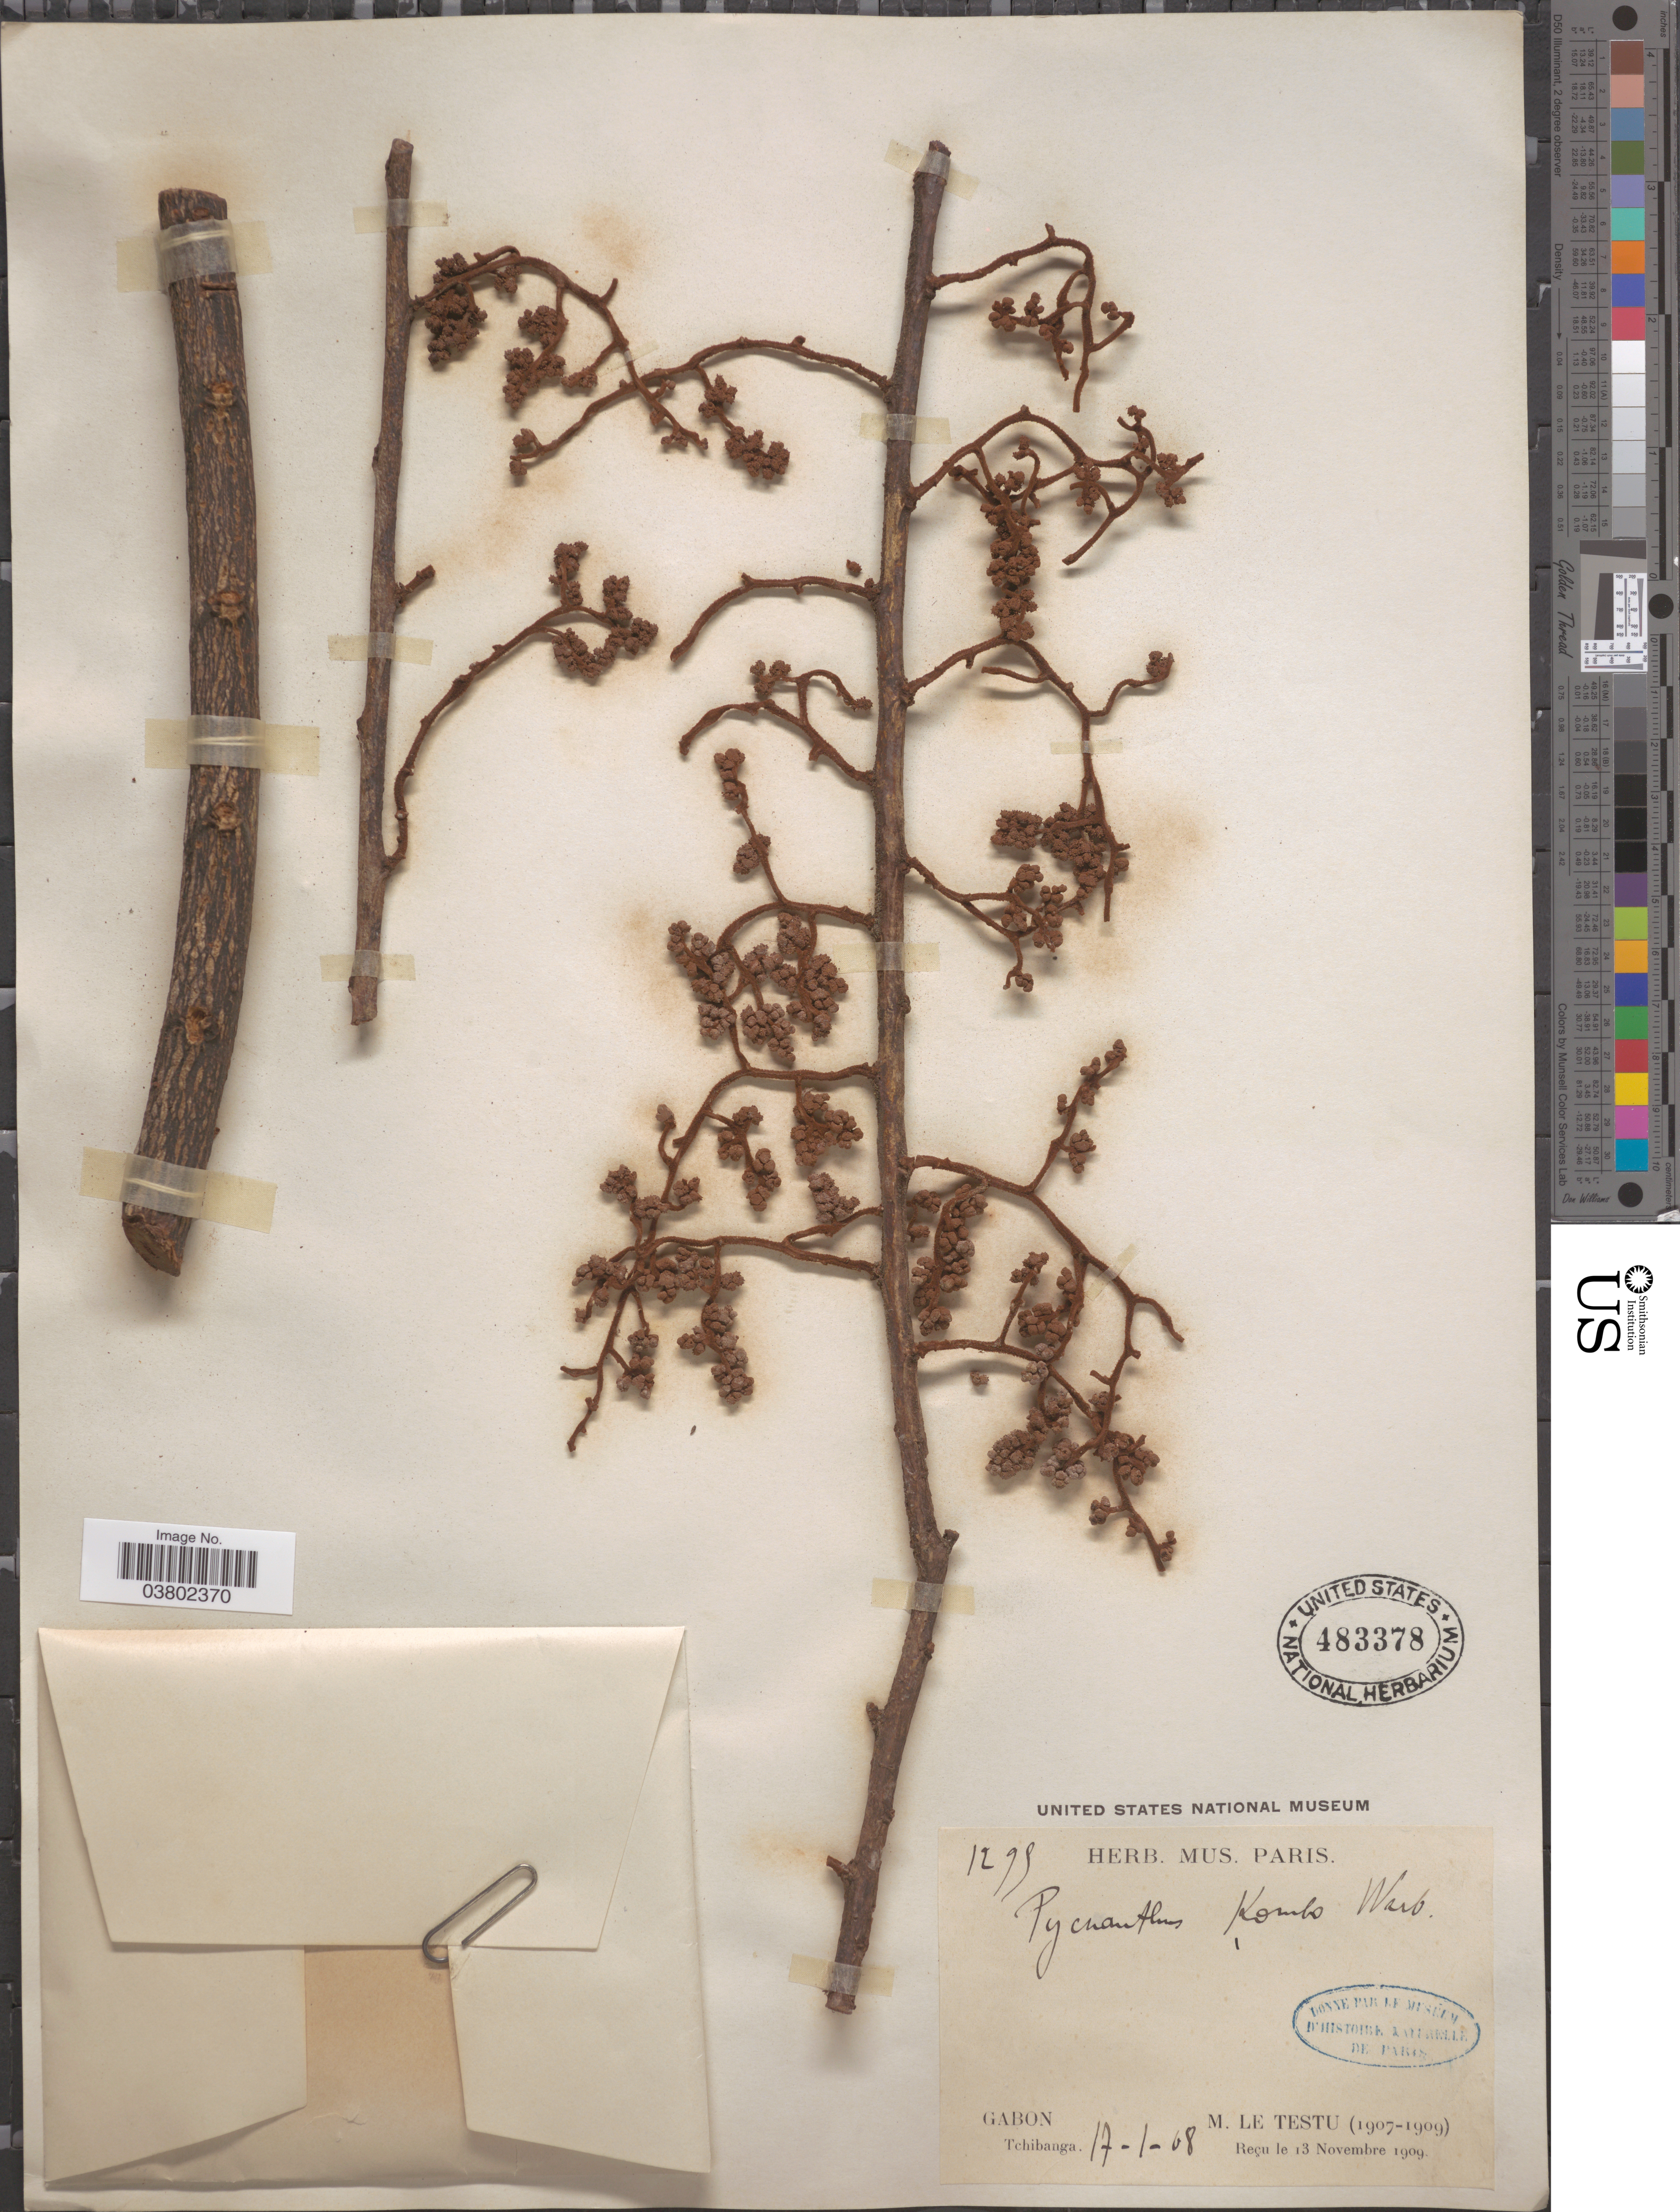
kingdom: Plantae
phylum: Tracheophyta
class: Magnoliopsida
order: Magnoliales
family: Myristicaceae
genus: Pycnanthus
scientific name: Pycnanthus kombo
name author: (Baill.) Warb.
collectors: G. Le Testu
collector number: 1295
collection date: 1908-01-17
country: Gabon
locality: Tchibanga.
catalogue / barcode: US 483378